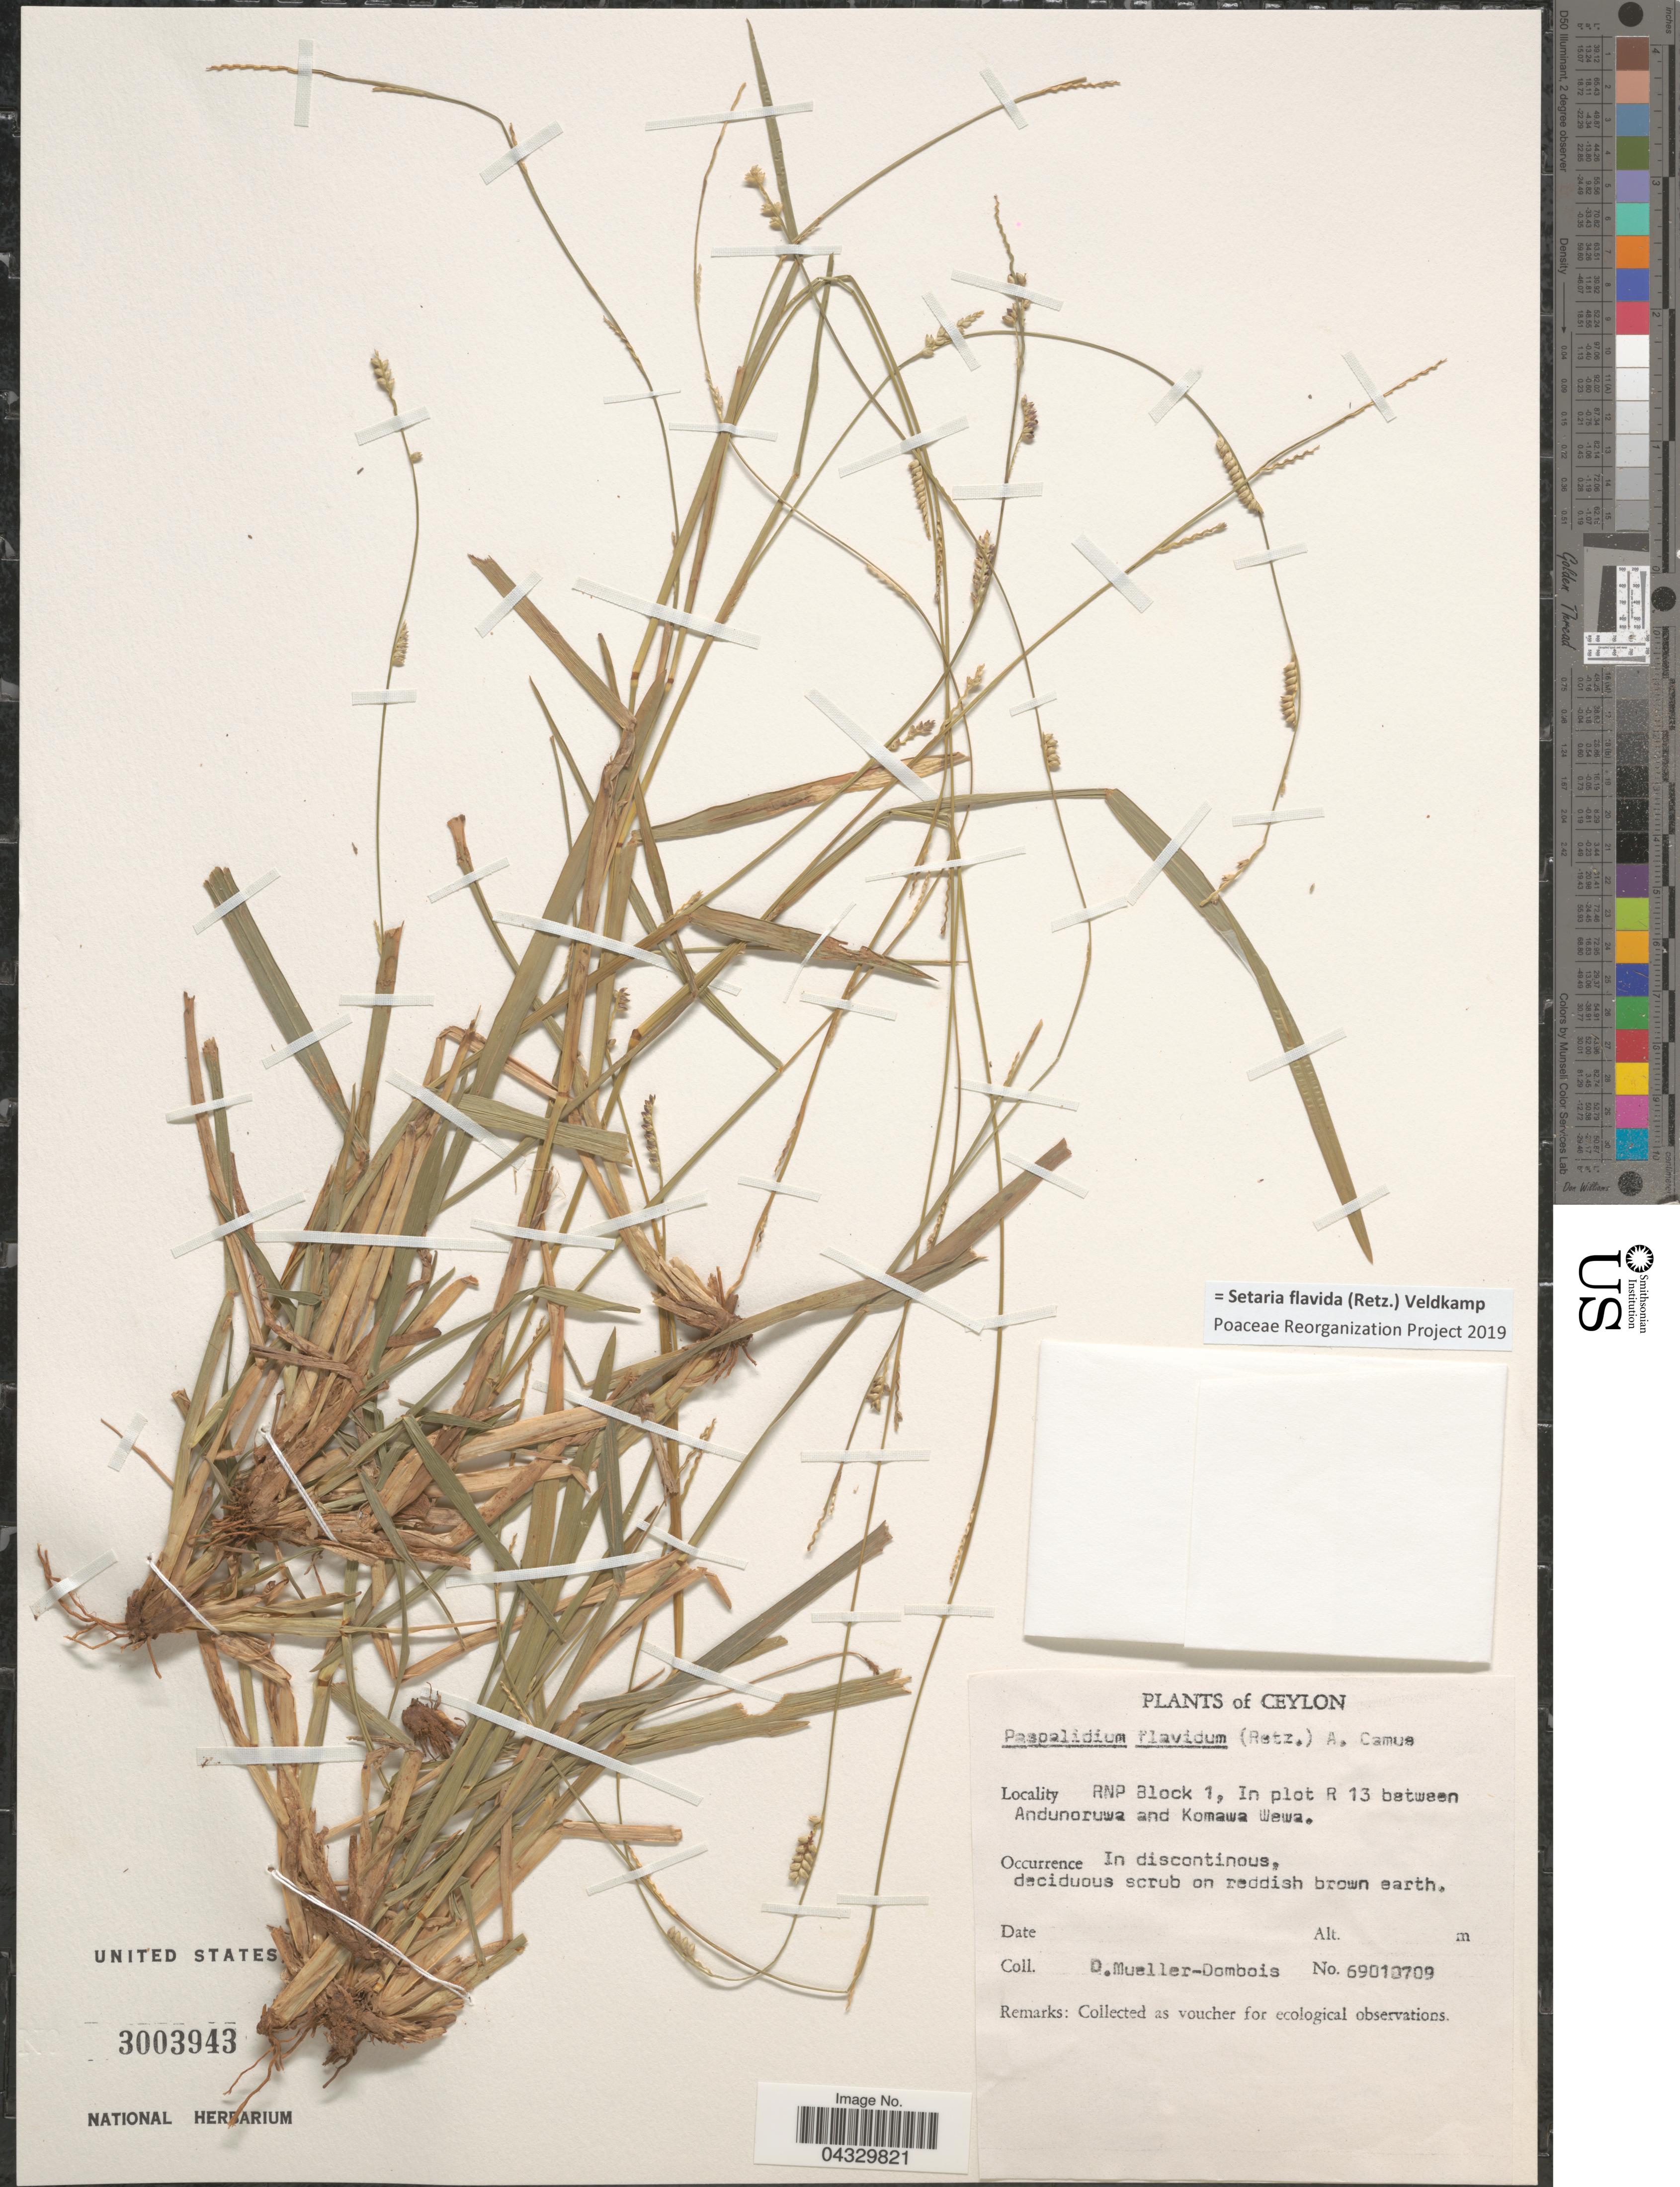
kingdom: Plantae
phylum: Tracheophyta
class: Liliopsida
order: Poales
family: Poaceae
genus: Setaria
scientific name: Setaria flavida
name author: (Retz.) Veldkamp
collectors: D. Mueller-Dombois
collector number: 69018709*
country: Sri Lanka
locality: Ceylon. RNP Block 1, In plot R 13 between Andunoruwa and Komawa Wewa.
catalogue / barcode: US 3003943